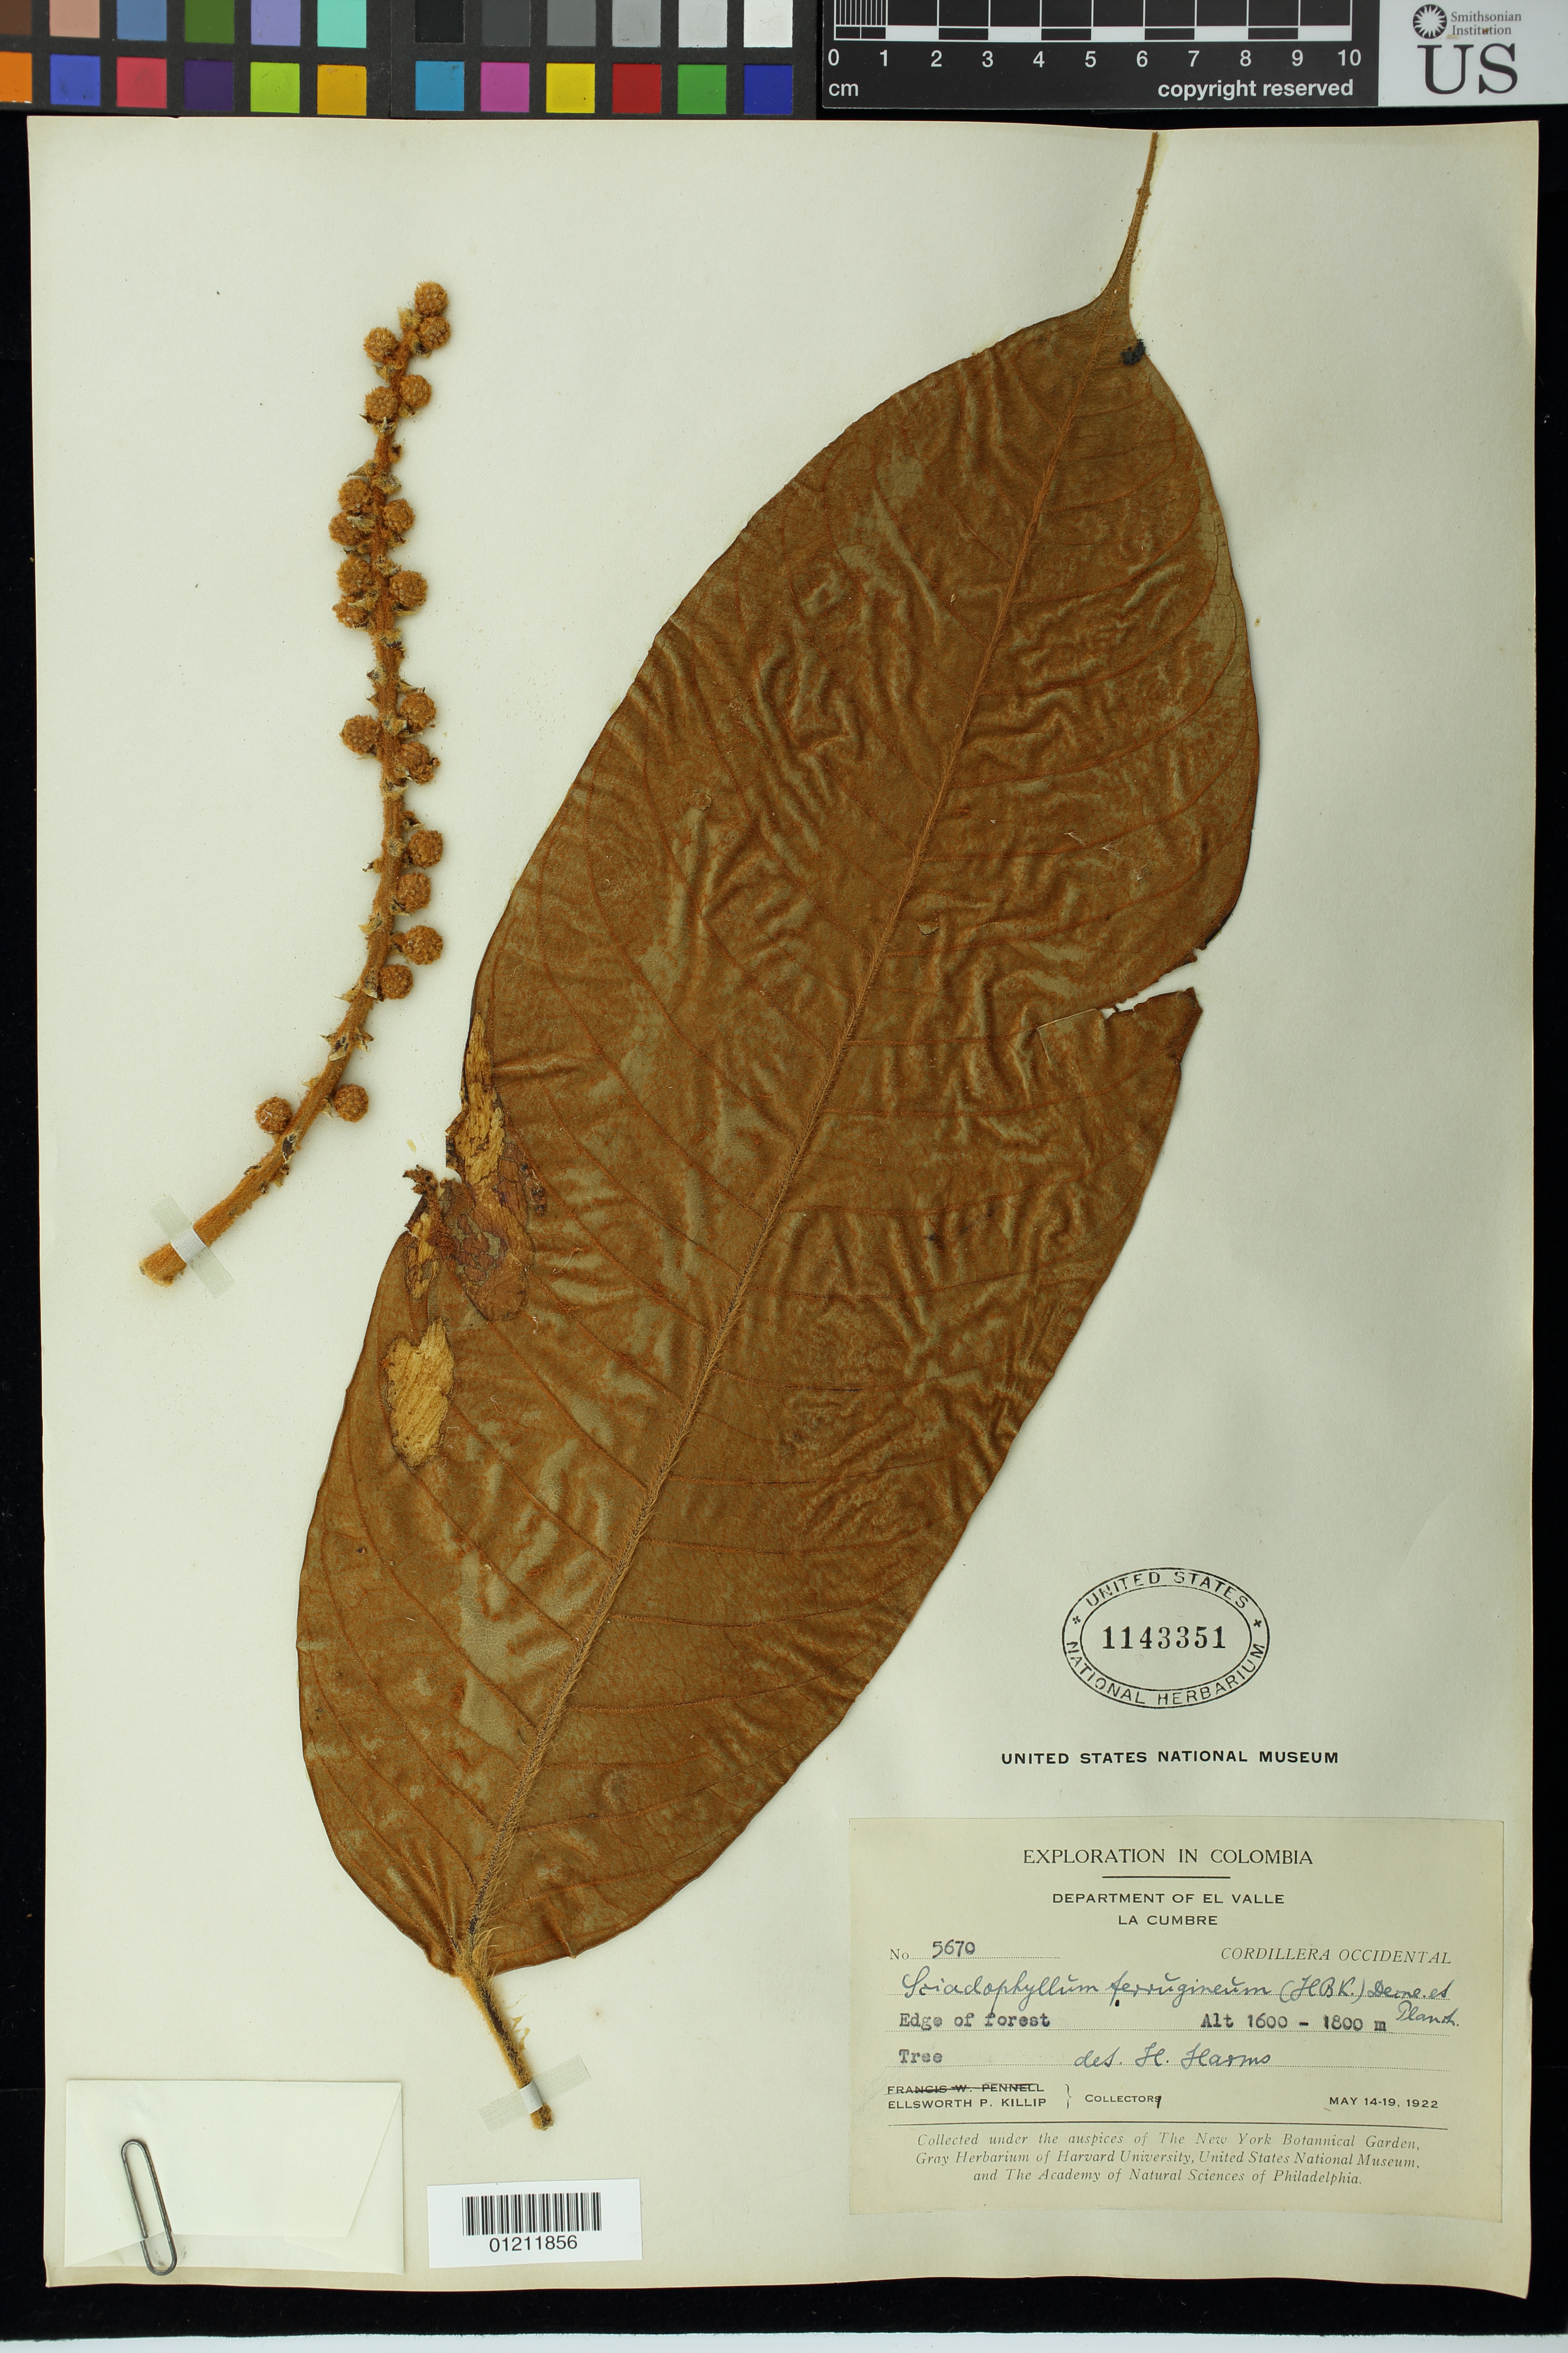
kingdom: Plantae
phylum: Tracheophyta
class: Magnoliopsida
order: Apiales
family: Araliaceae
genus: Schefflera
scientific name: Schefflera ferruginea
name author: (Willd. ex Schult.) Harms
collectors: E. P. Killip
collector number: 5670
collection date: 1922-05-14/1922-05-19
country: Colombia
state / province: Valle del Cauca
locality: Department of El Valle - La Cumbre. Cordillera Occidental. Edge of forest.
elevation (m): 1600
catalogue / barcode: US 1143351